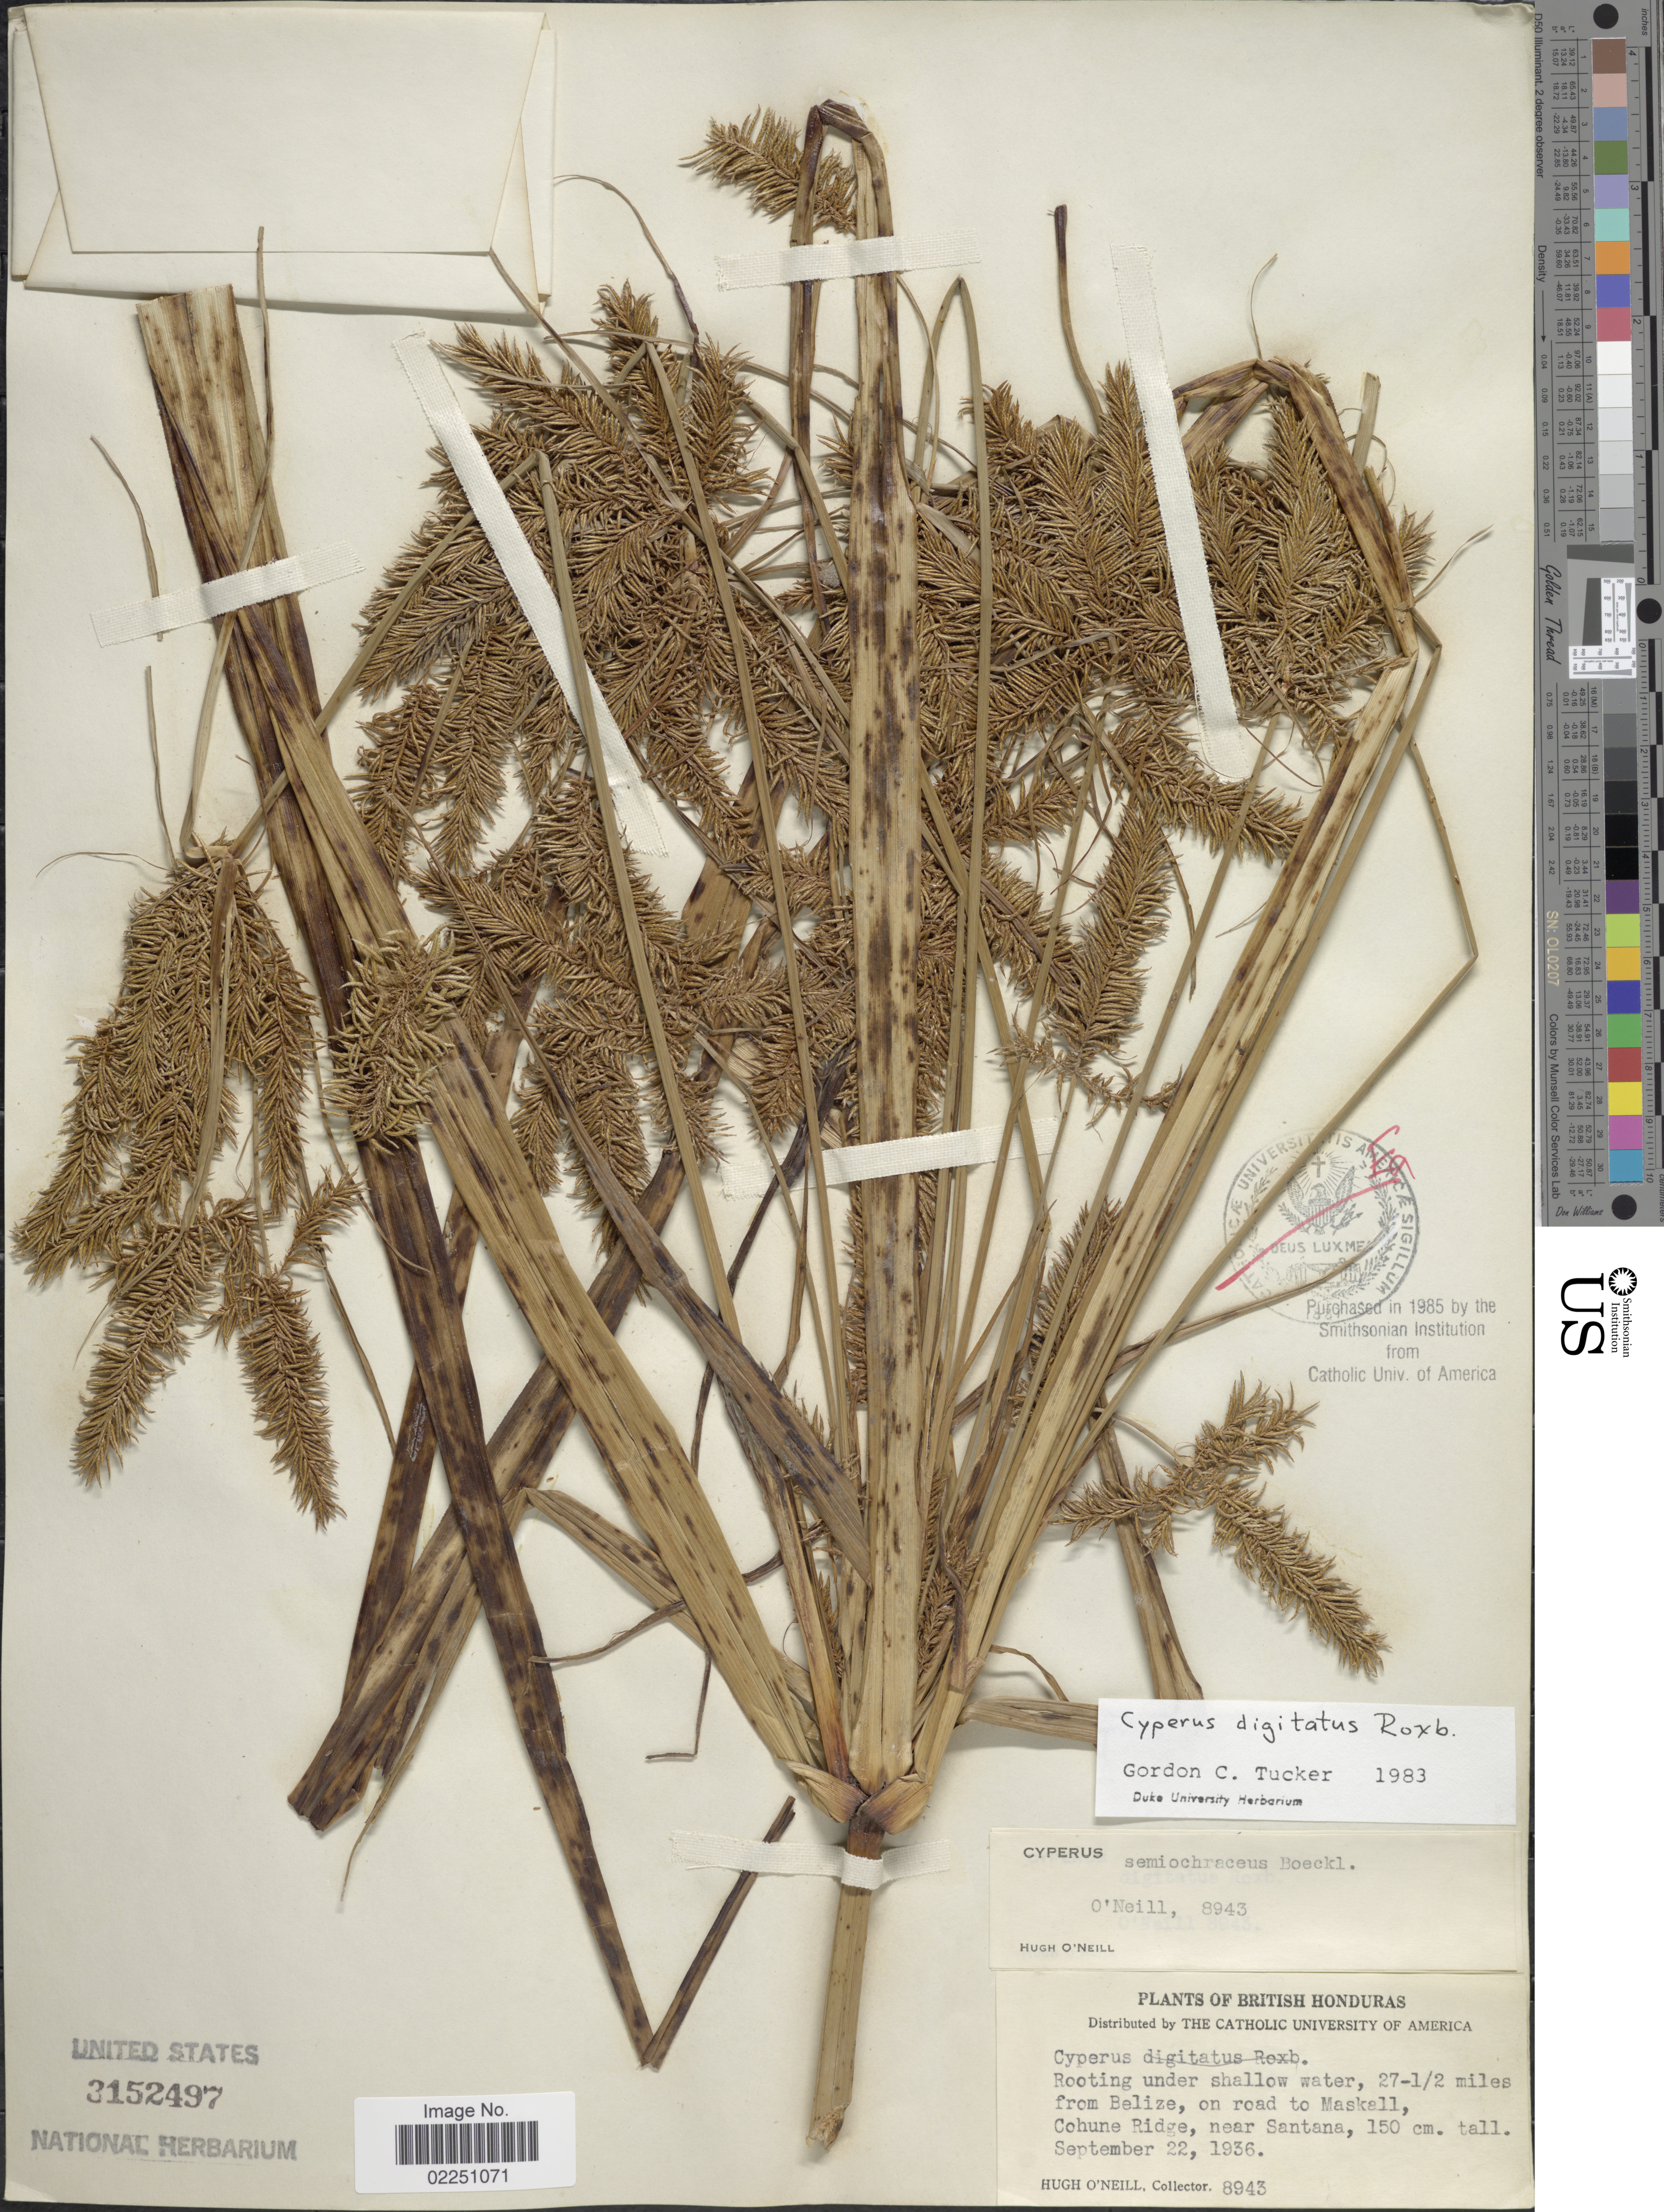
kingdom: Plantae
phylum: Tracheophyta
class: Liliopsida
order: Poales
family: Cyperaceae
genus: Cyperus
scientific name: Cyperus digitatus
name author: Roxb.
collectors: H. O'Neill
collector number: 8943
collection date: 1936-09-22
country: Belize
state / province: Belize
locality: Brirish Honduras. 27-1/2 miles from Belize, on road to Maskall, Cohune Ridge near Santana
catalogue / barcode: US 3152497